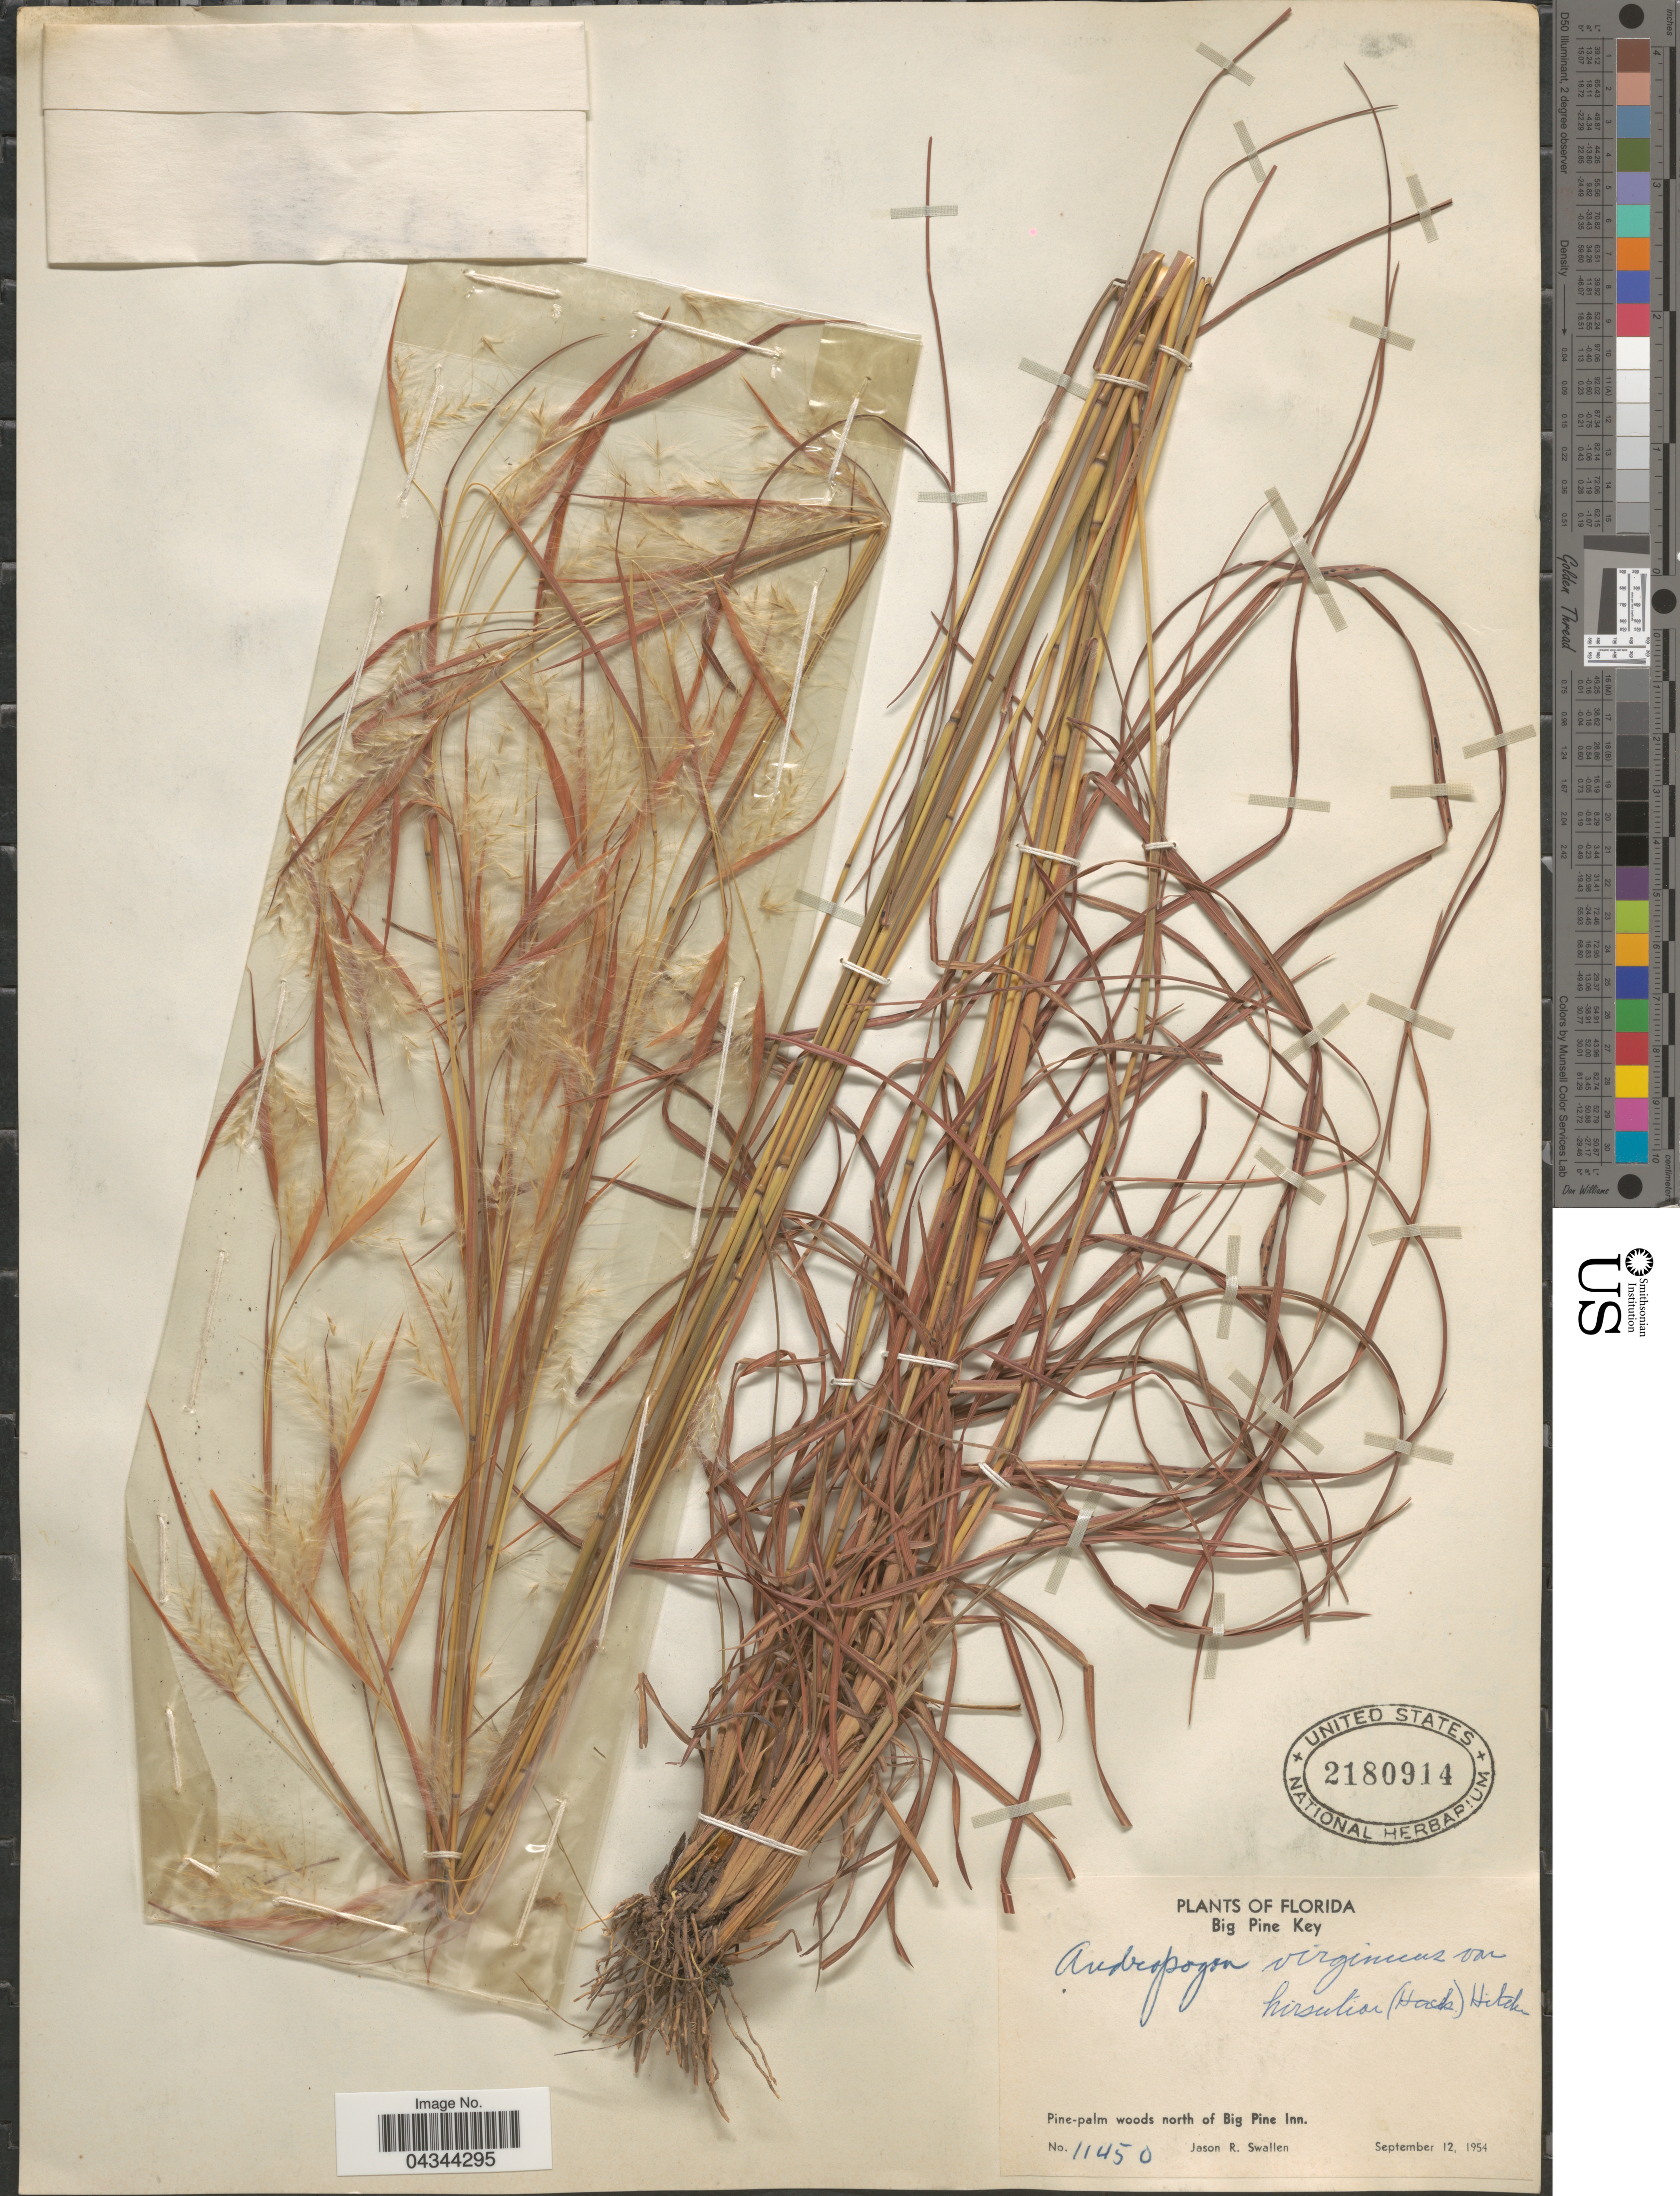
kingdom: Plantae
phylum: Tracheophyta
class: Liliopsida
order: Poales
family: Poaceae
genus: Andropogon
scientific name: Andropogon virginicus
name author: L.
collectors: J. R. Swallen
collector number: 11450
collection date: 1954-09-12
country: United States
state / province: Florida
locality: Big Pine Key. Pine-palm woods north of Big Pine Inn.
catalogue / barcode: US 2180914